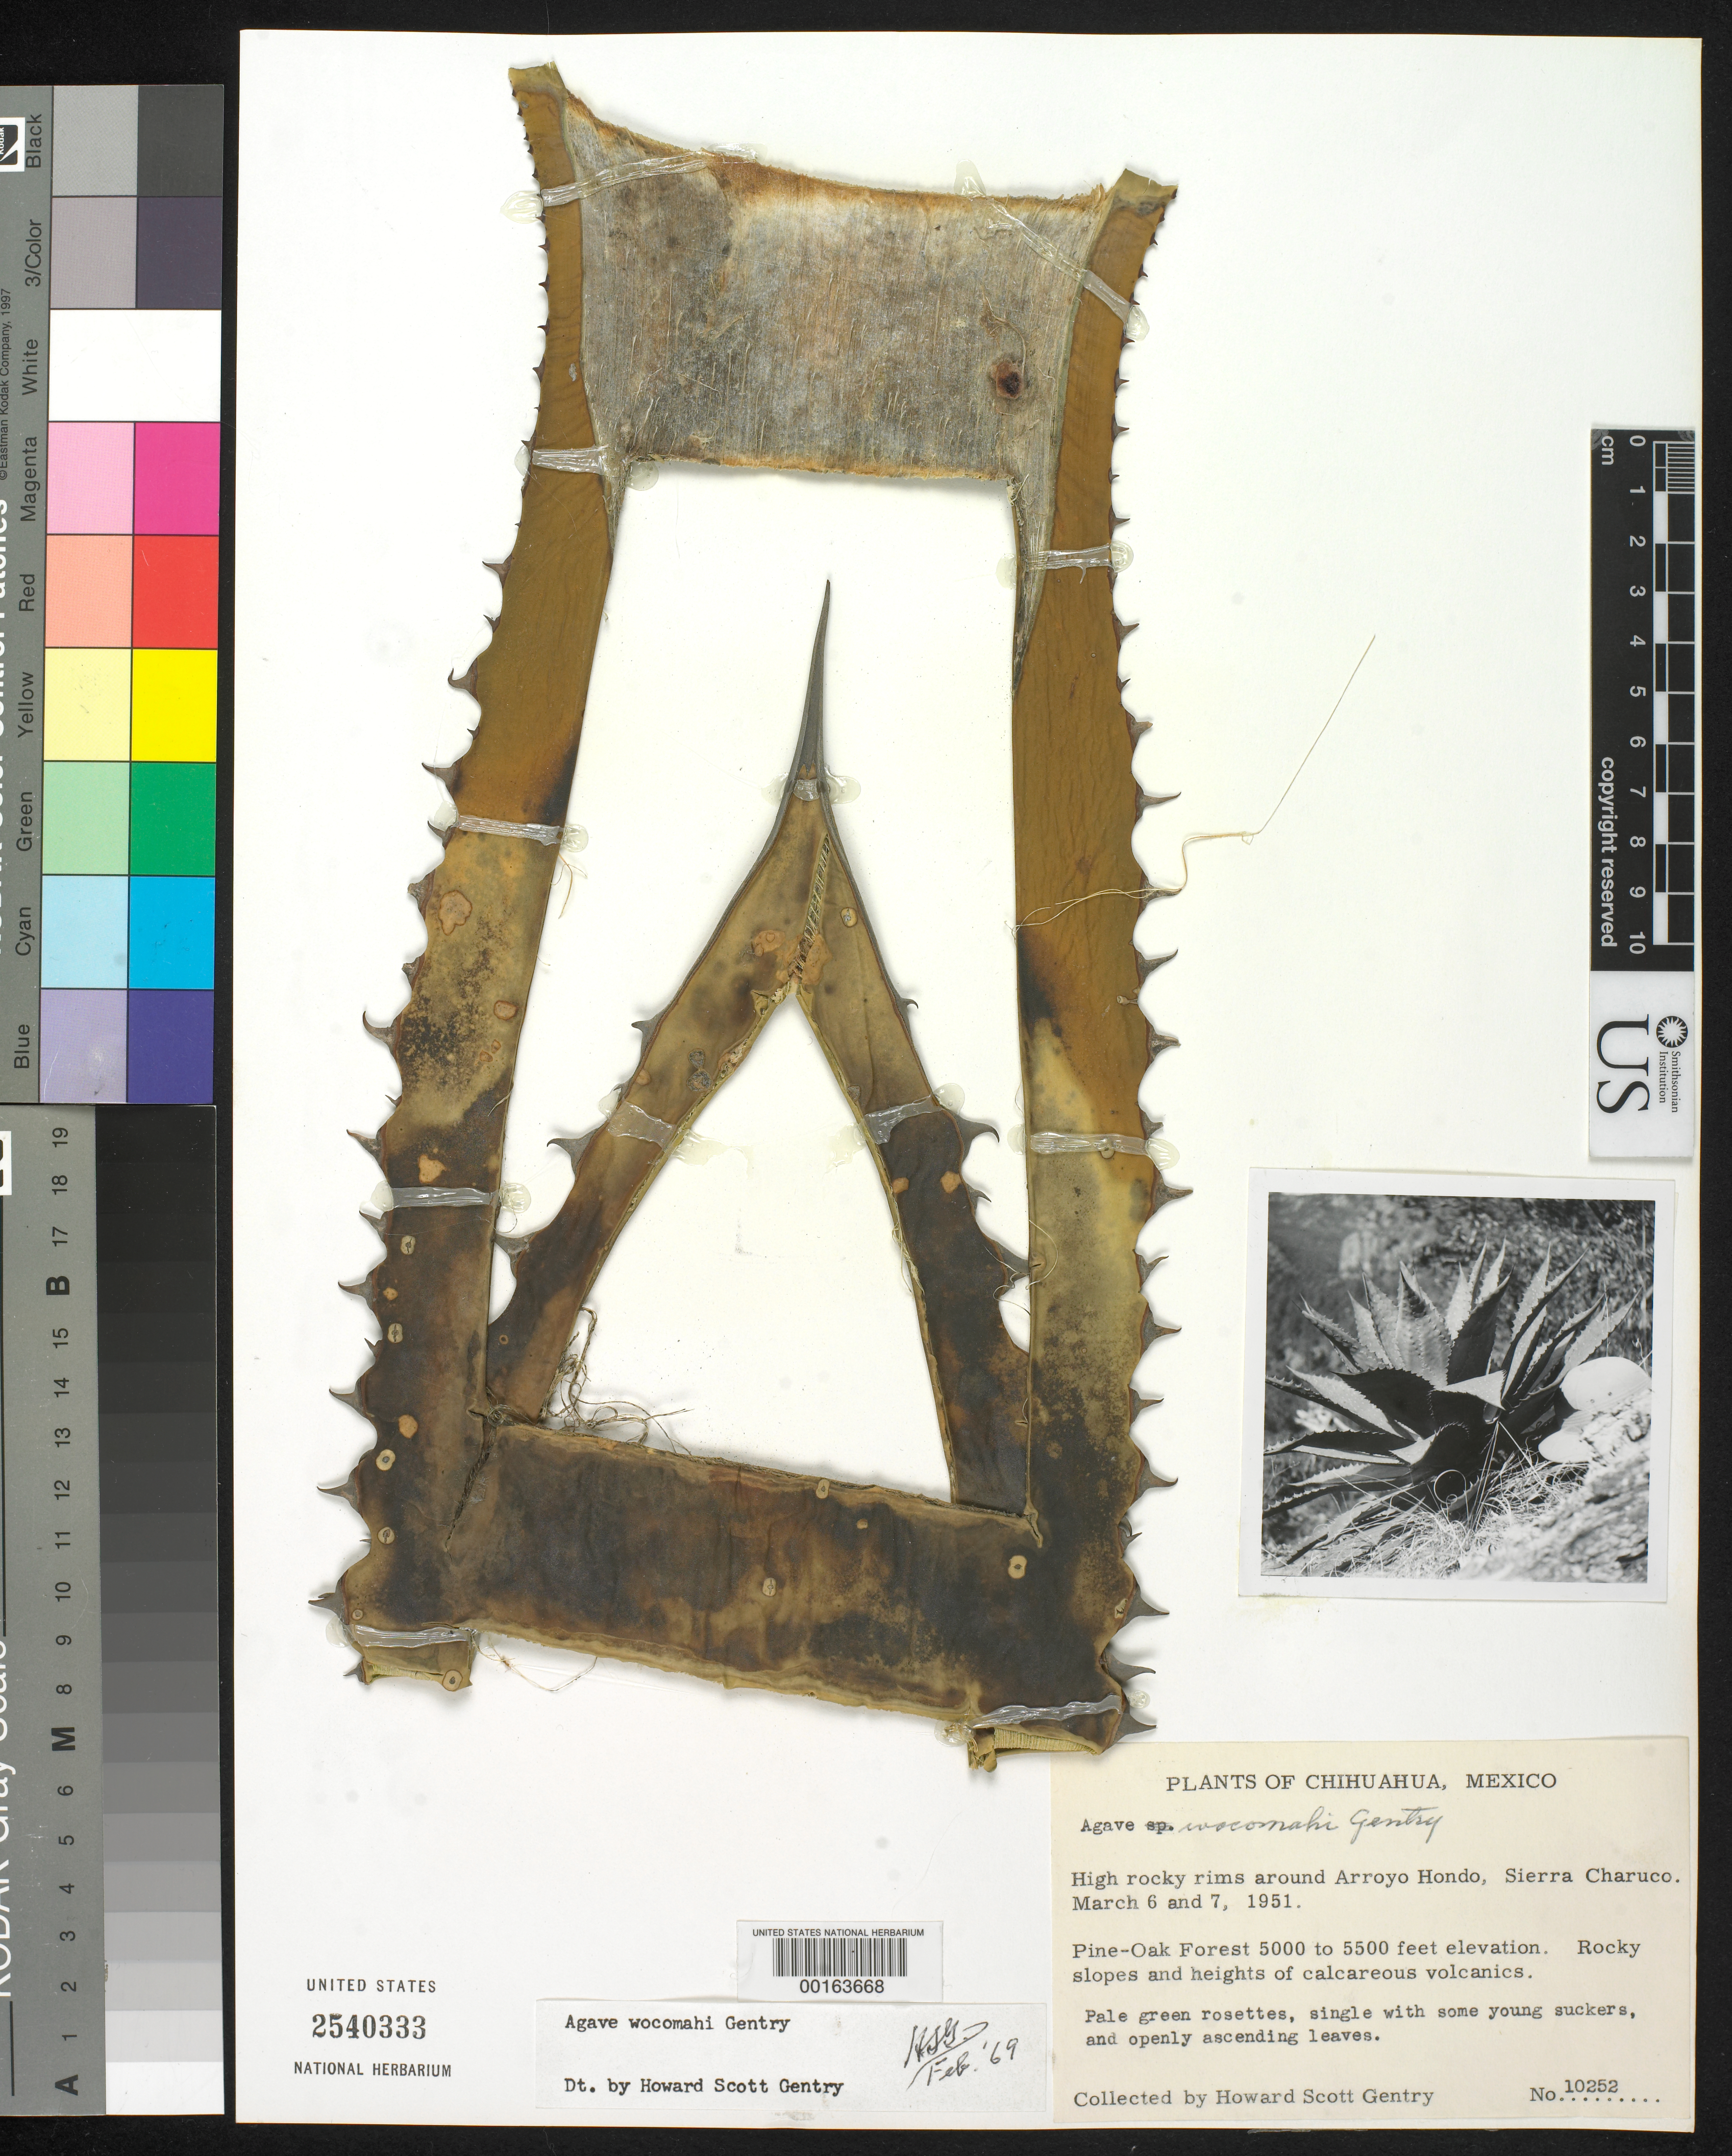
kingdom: Plantae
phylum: Tracheophyta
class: Liliopsida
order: Asparagales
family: Asparagaceae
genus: Agave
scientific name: Agave wocomahi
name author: Gentry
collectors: H. S. Gentry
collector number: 10252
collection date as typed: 06 Mar 1951 to 07 Mar 1951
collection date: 1951-03-06/1951-03-07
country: Mexico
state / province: Chihuahua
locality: High rocky rims around Arroyo Hondo, Sierra Charuco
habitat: Pine-oak forest; rocky slopes & heights of calcareous volcanics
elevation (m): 1524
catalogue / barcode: US 2540333